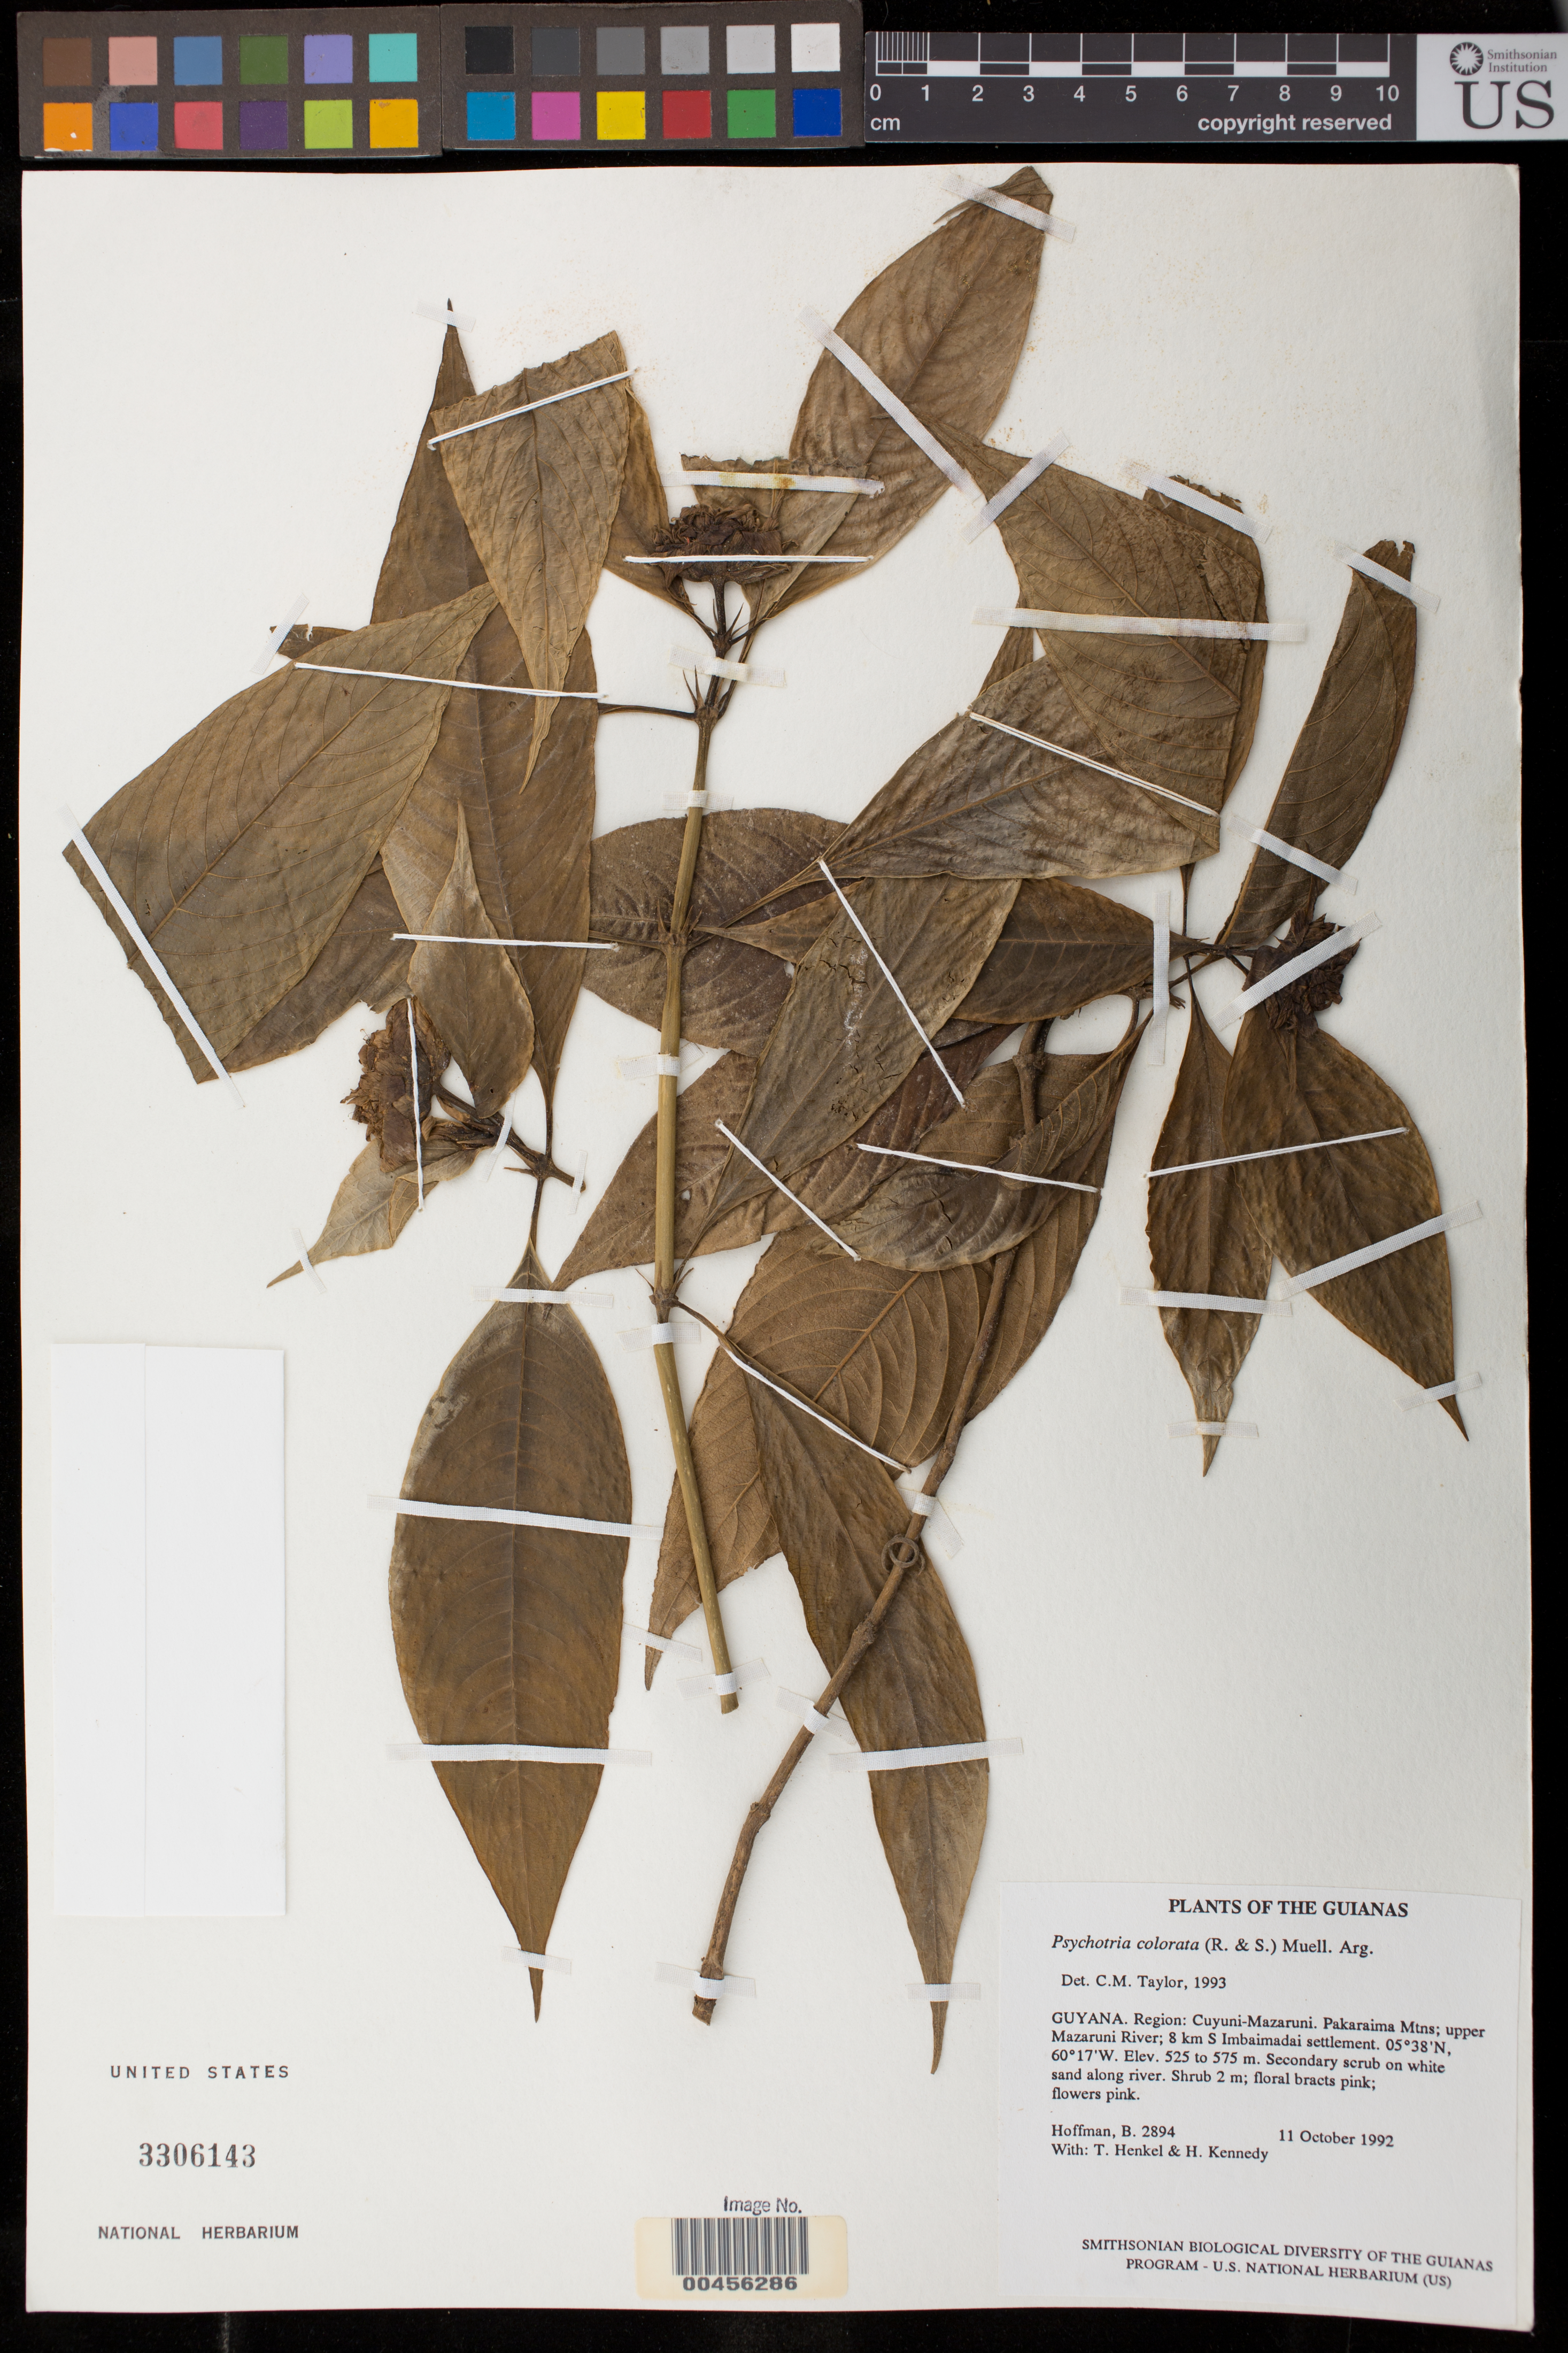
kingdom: Plantae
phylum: Tracheophyta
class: Magnoliopsida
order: Gentianales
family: Rubiaceae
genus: Palicourea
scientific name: Palicourea colorata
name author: (Hoffmanns. ex Roem. & Schult.) Delprete & J.H. Kirkbr.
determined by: Kirkbride, J. H., Jr.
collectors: B. Hoffman, T. Henkel & H. Kennedy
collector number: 2894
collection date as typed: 11 October 1992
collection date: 1992-10-11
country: Guyana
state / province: Cuyuni-Mazaruni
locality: Pakaraima Mountains; upper Mazaruni River; 8 km S of Imbaimadai settlement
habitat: Secondary scrub on white sand along river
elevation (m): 525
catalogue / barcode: US 3306143